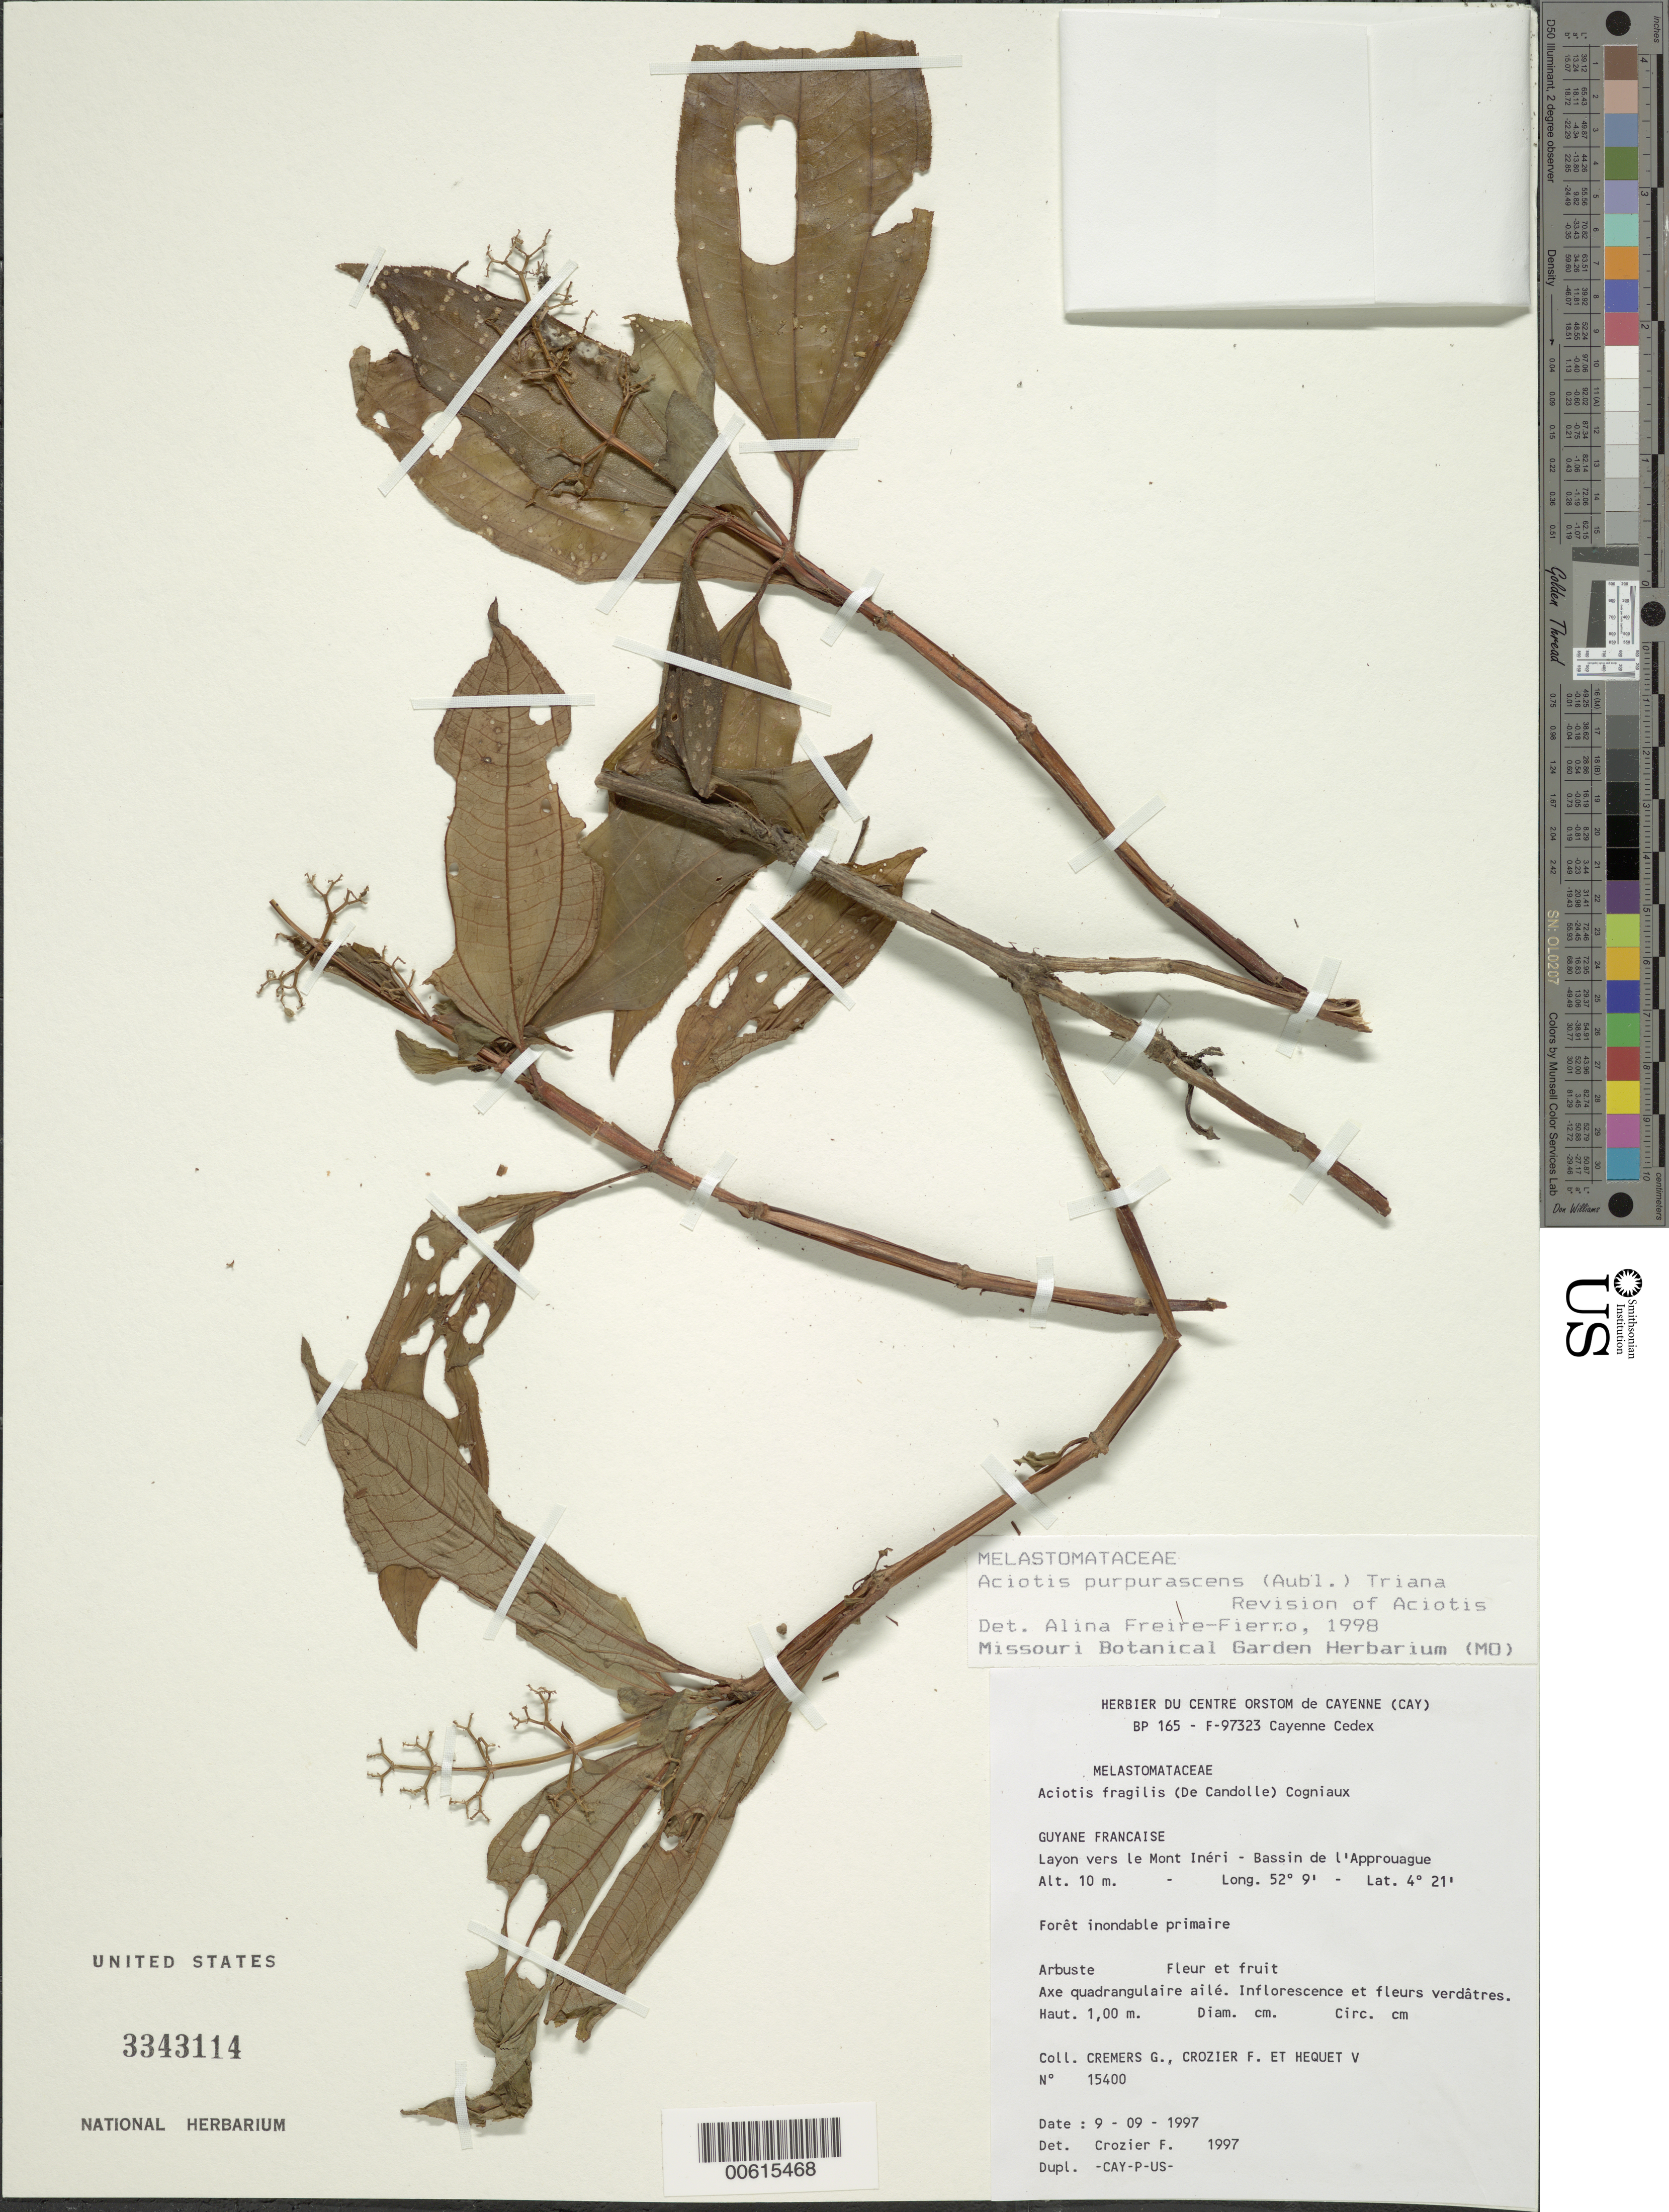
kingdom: Plantae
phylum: Tracheophyta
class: Magnoliopsida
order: Myrtales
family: Melastomataceae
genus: Aciotis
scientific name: Aciotis purpurascens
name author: (Aubl.) Triana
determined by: Freire-Fierro, A.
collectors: G. Cremers, F. Crozier & V. Hequet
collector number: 15400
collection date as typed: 9-Sep-97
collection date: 1997-09-09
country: French Guiana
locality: Mont Inéri, Bassin de l'Approuague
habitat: Foret inondable primaire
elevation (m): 10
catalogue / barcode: US 3343114